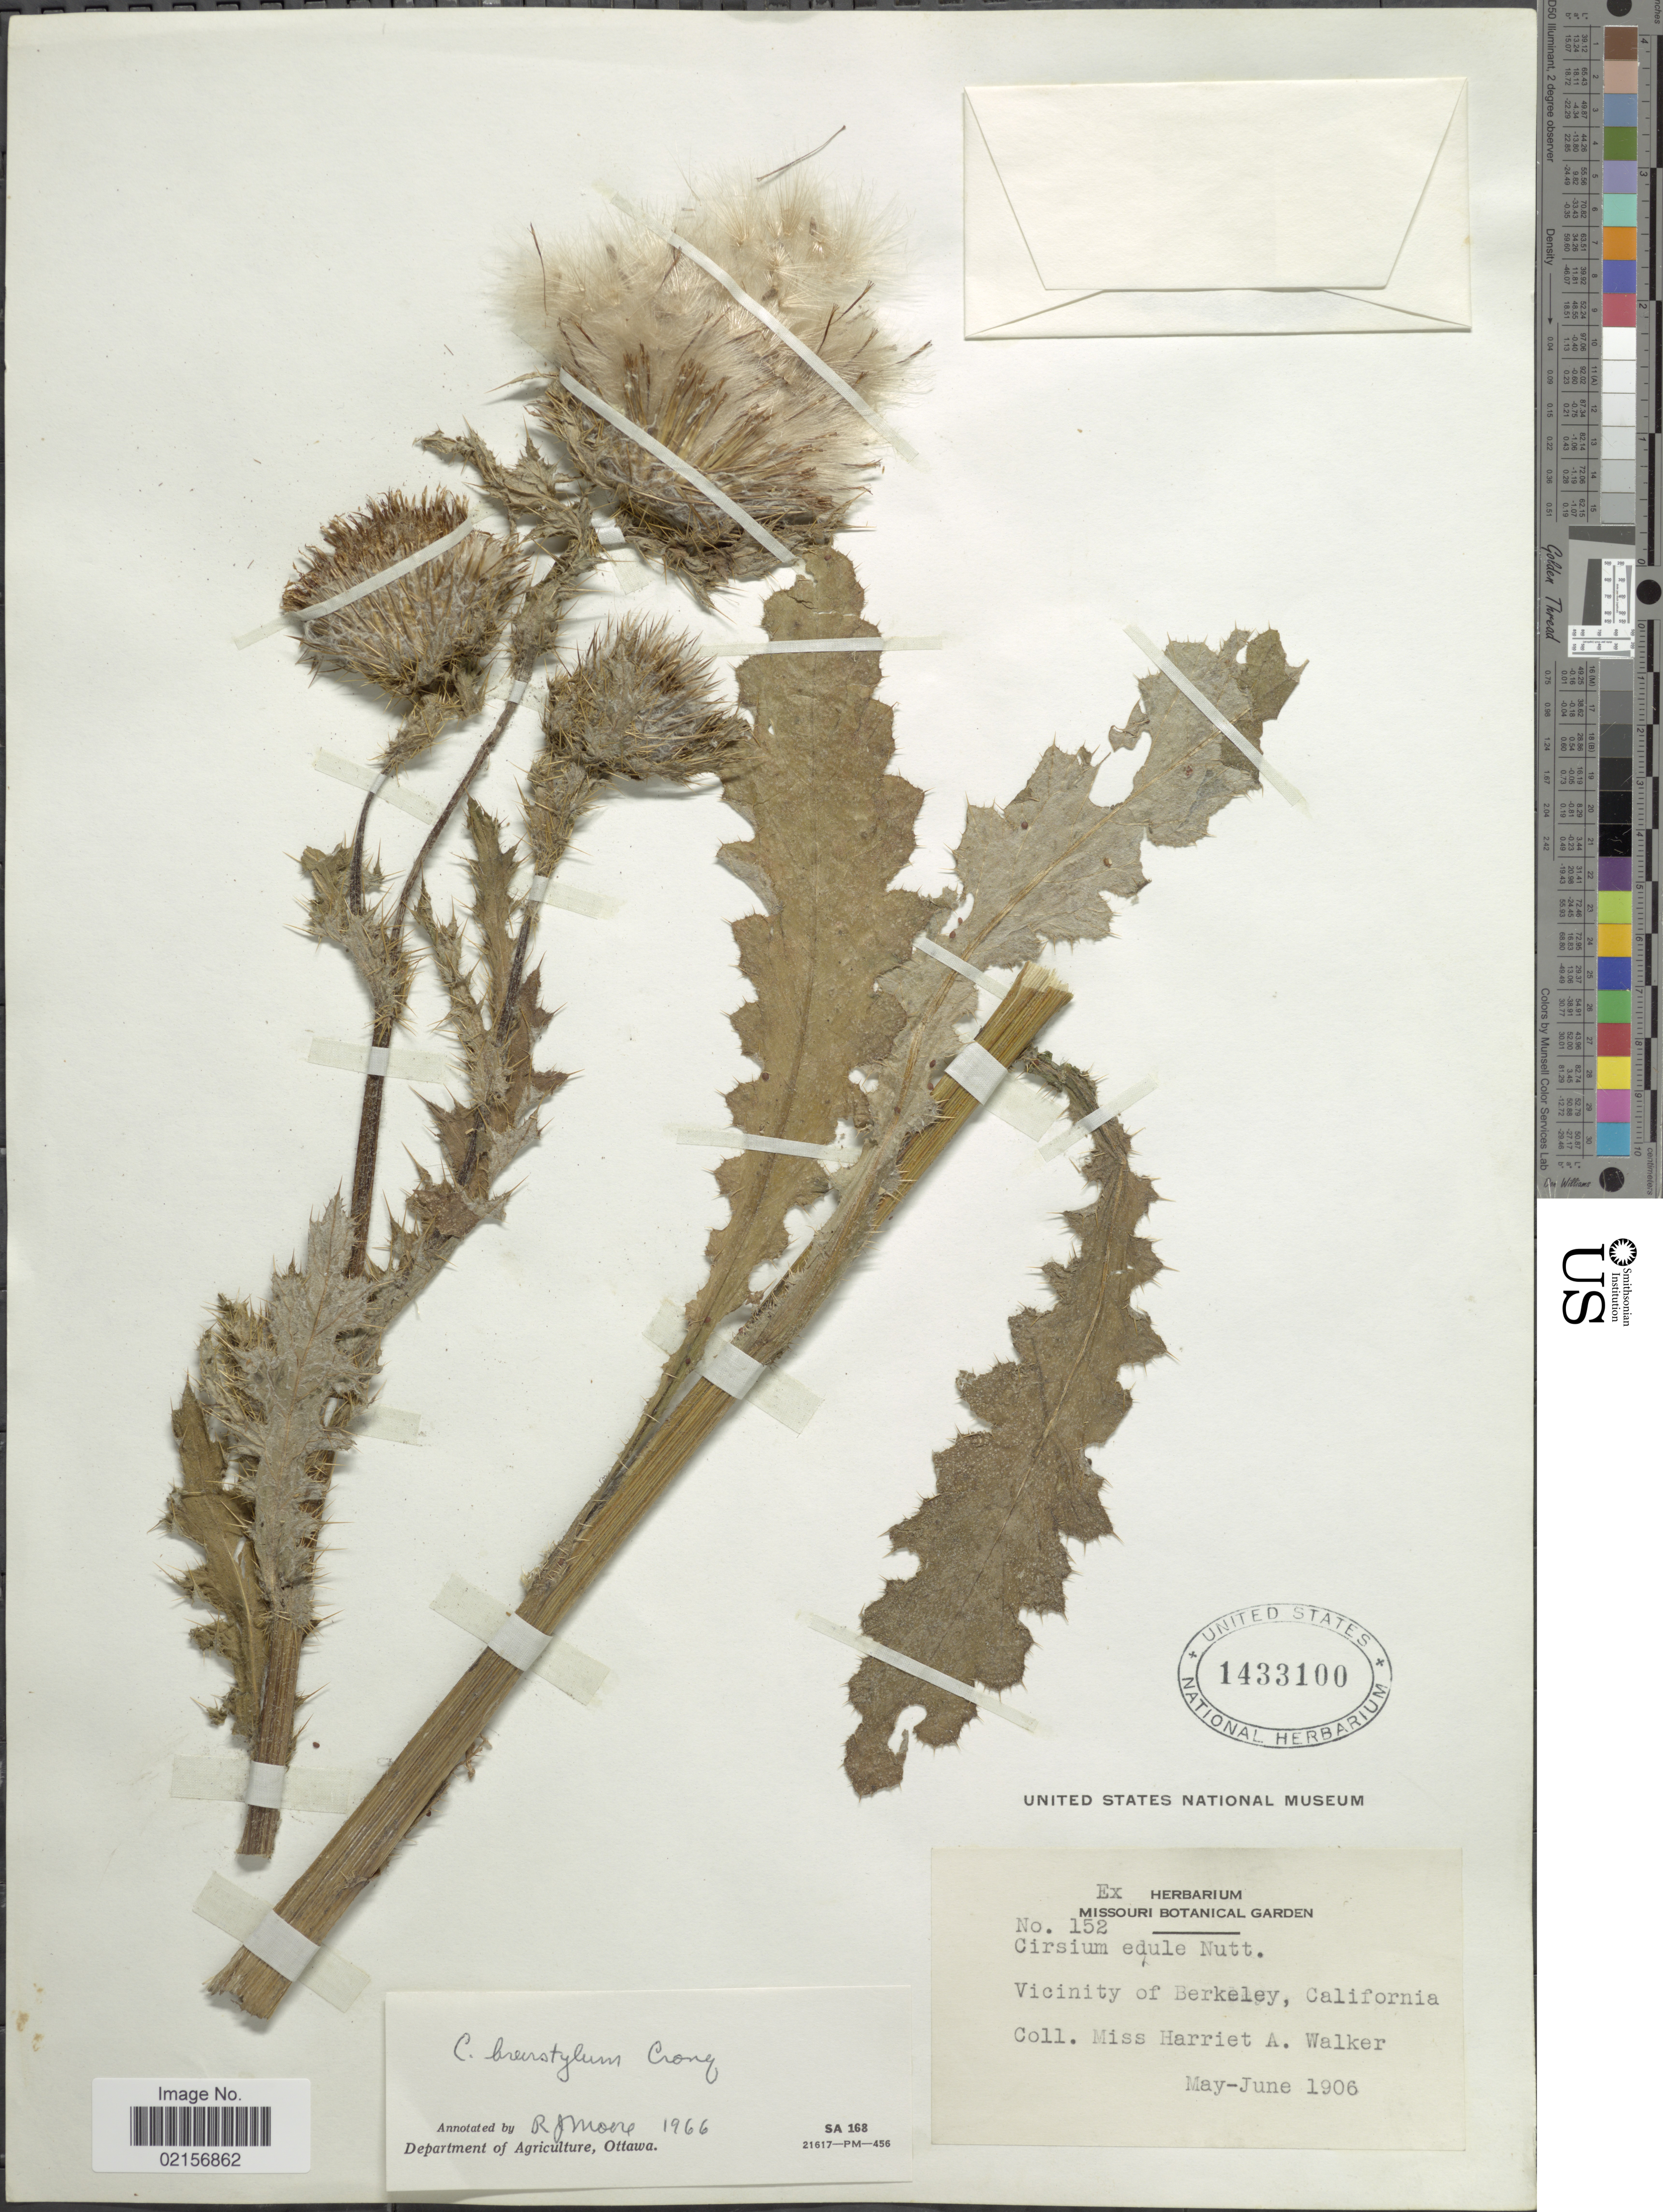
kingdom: Plantae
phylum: Tracheophyta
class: Magnoliopsida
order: Asterales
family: Asteraceae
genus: Cirsium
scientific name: Cirsium brevistylum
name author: Cronq.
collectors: H. Walker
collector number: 152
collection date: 1906-05/1906-06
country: United States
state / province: California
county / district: Alameda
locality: Vicinity of Berkeley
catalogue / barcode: US 1433100